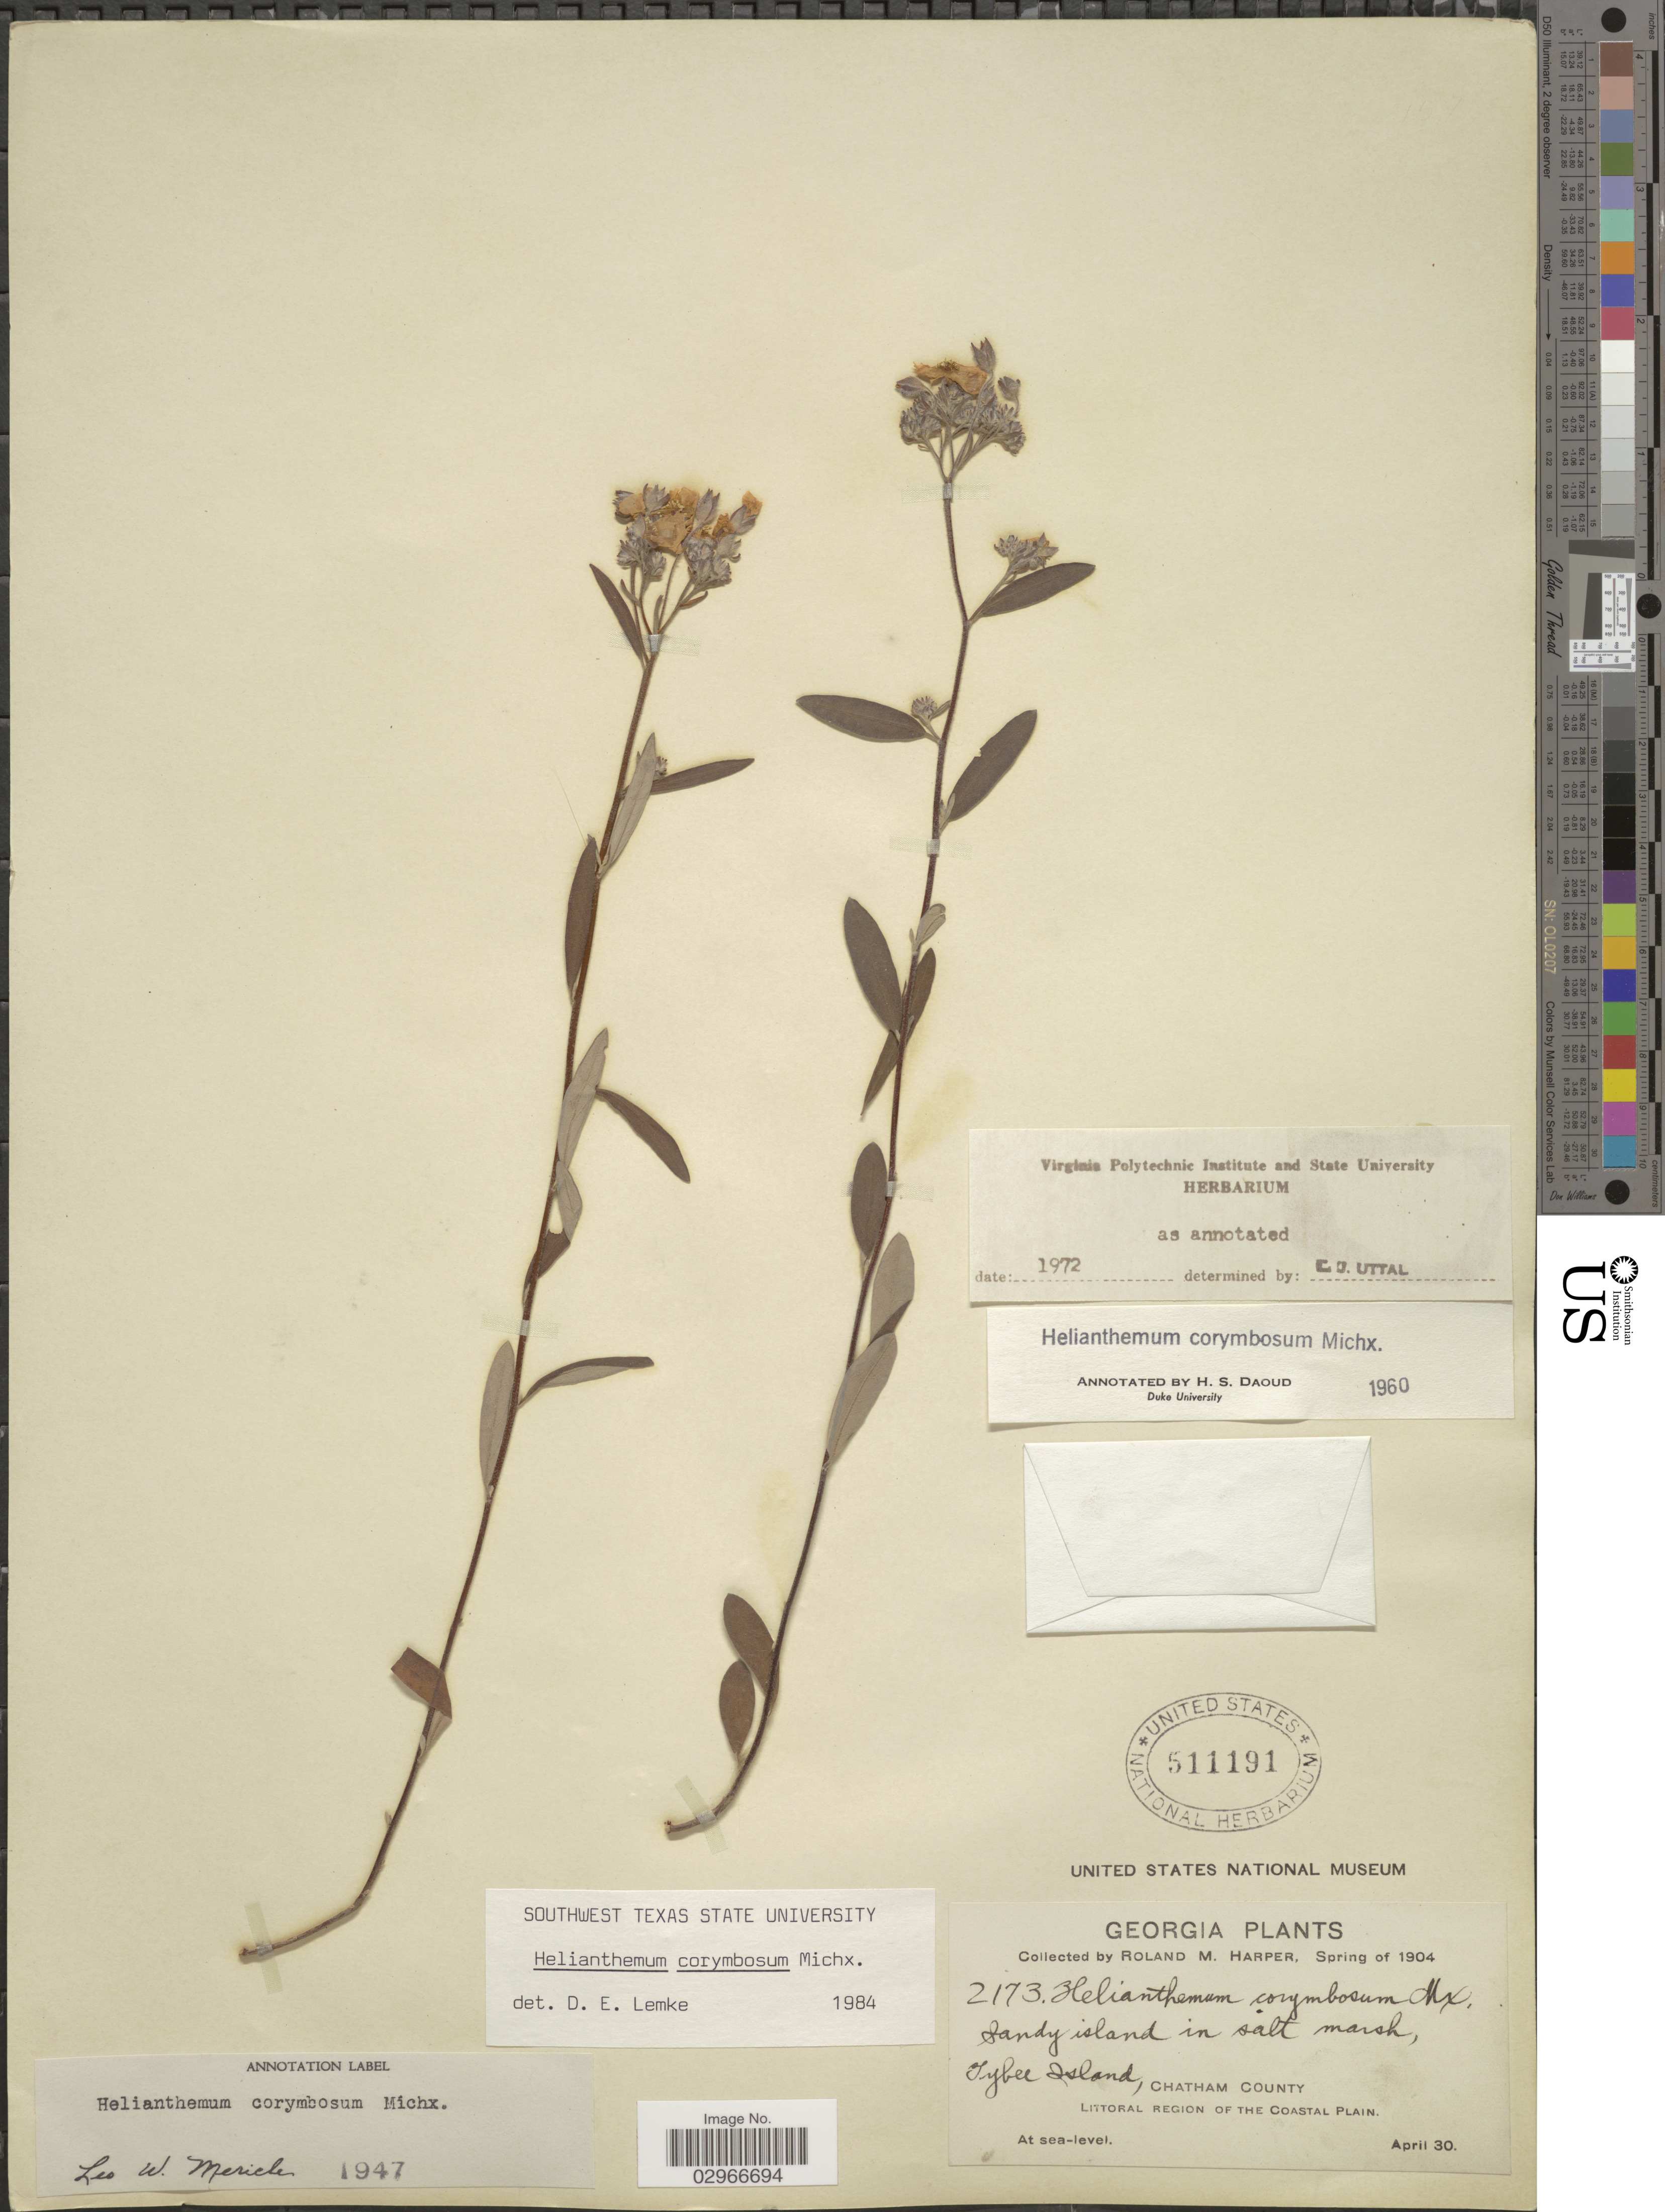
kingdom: Plantae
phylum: Tracheophyta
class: Magnoliopsida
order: Malvales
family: Cistaceae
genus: Helianthemum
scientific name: Helianthemum corymbosum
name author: Michx.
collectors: R. M. Harper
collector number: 2173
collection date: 1904-04-30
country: United States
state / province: Georgia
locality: Tybee Island, Chatham County, Littoral Region of the Coastal Plain.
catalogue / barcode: US 511191